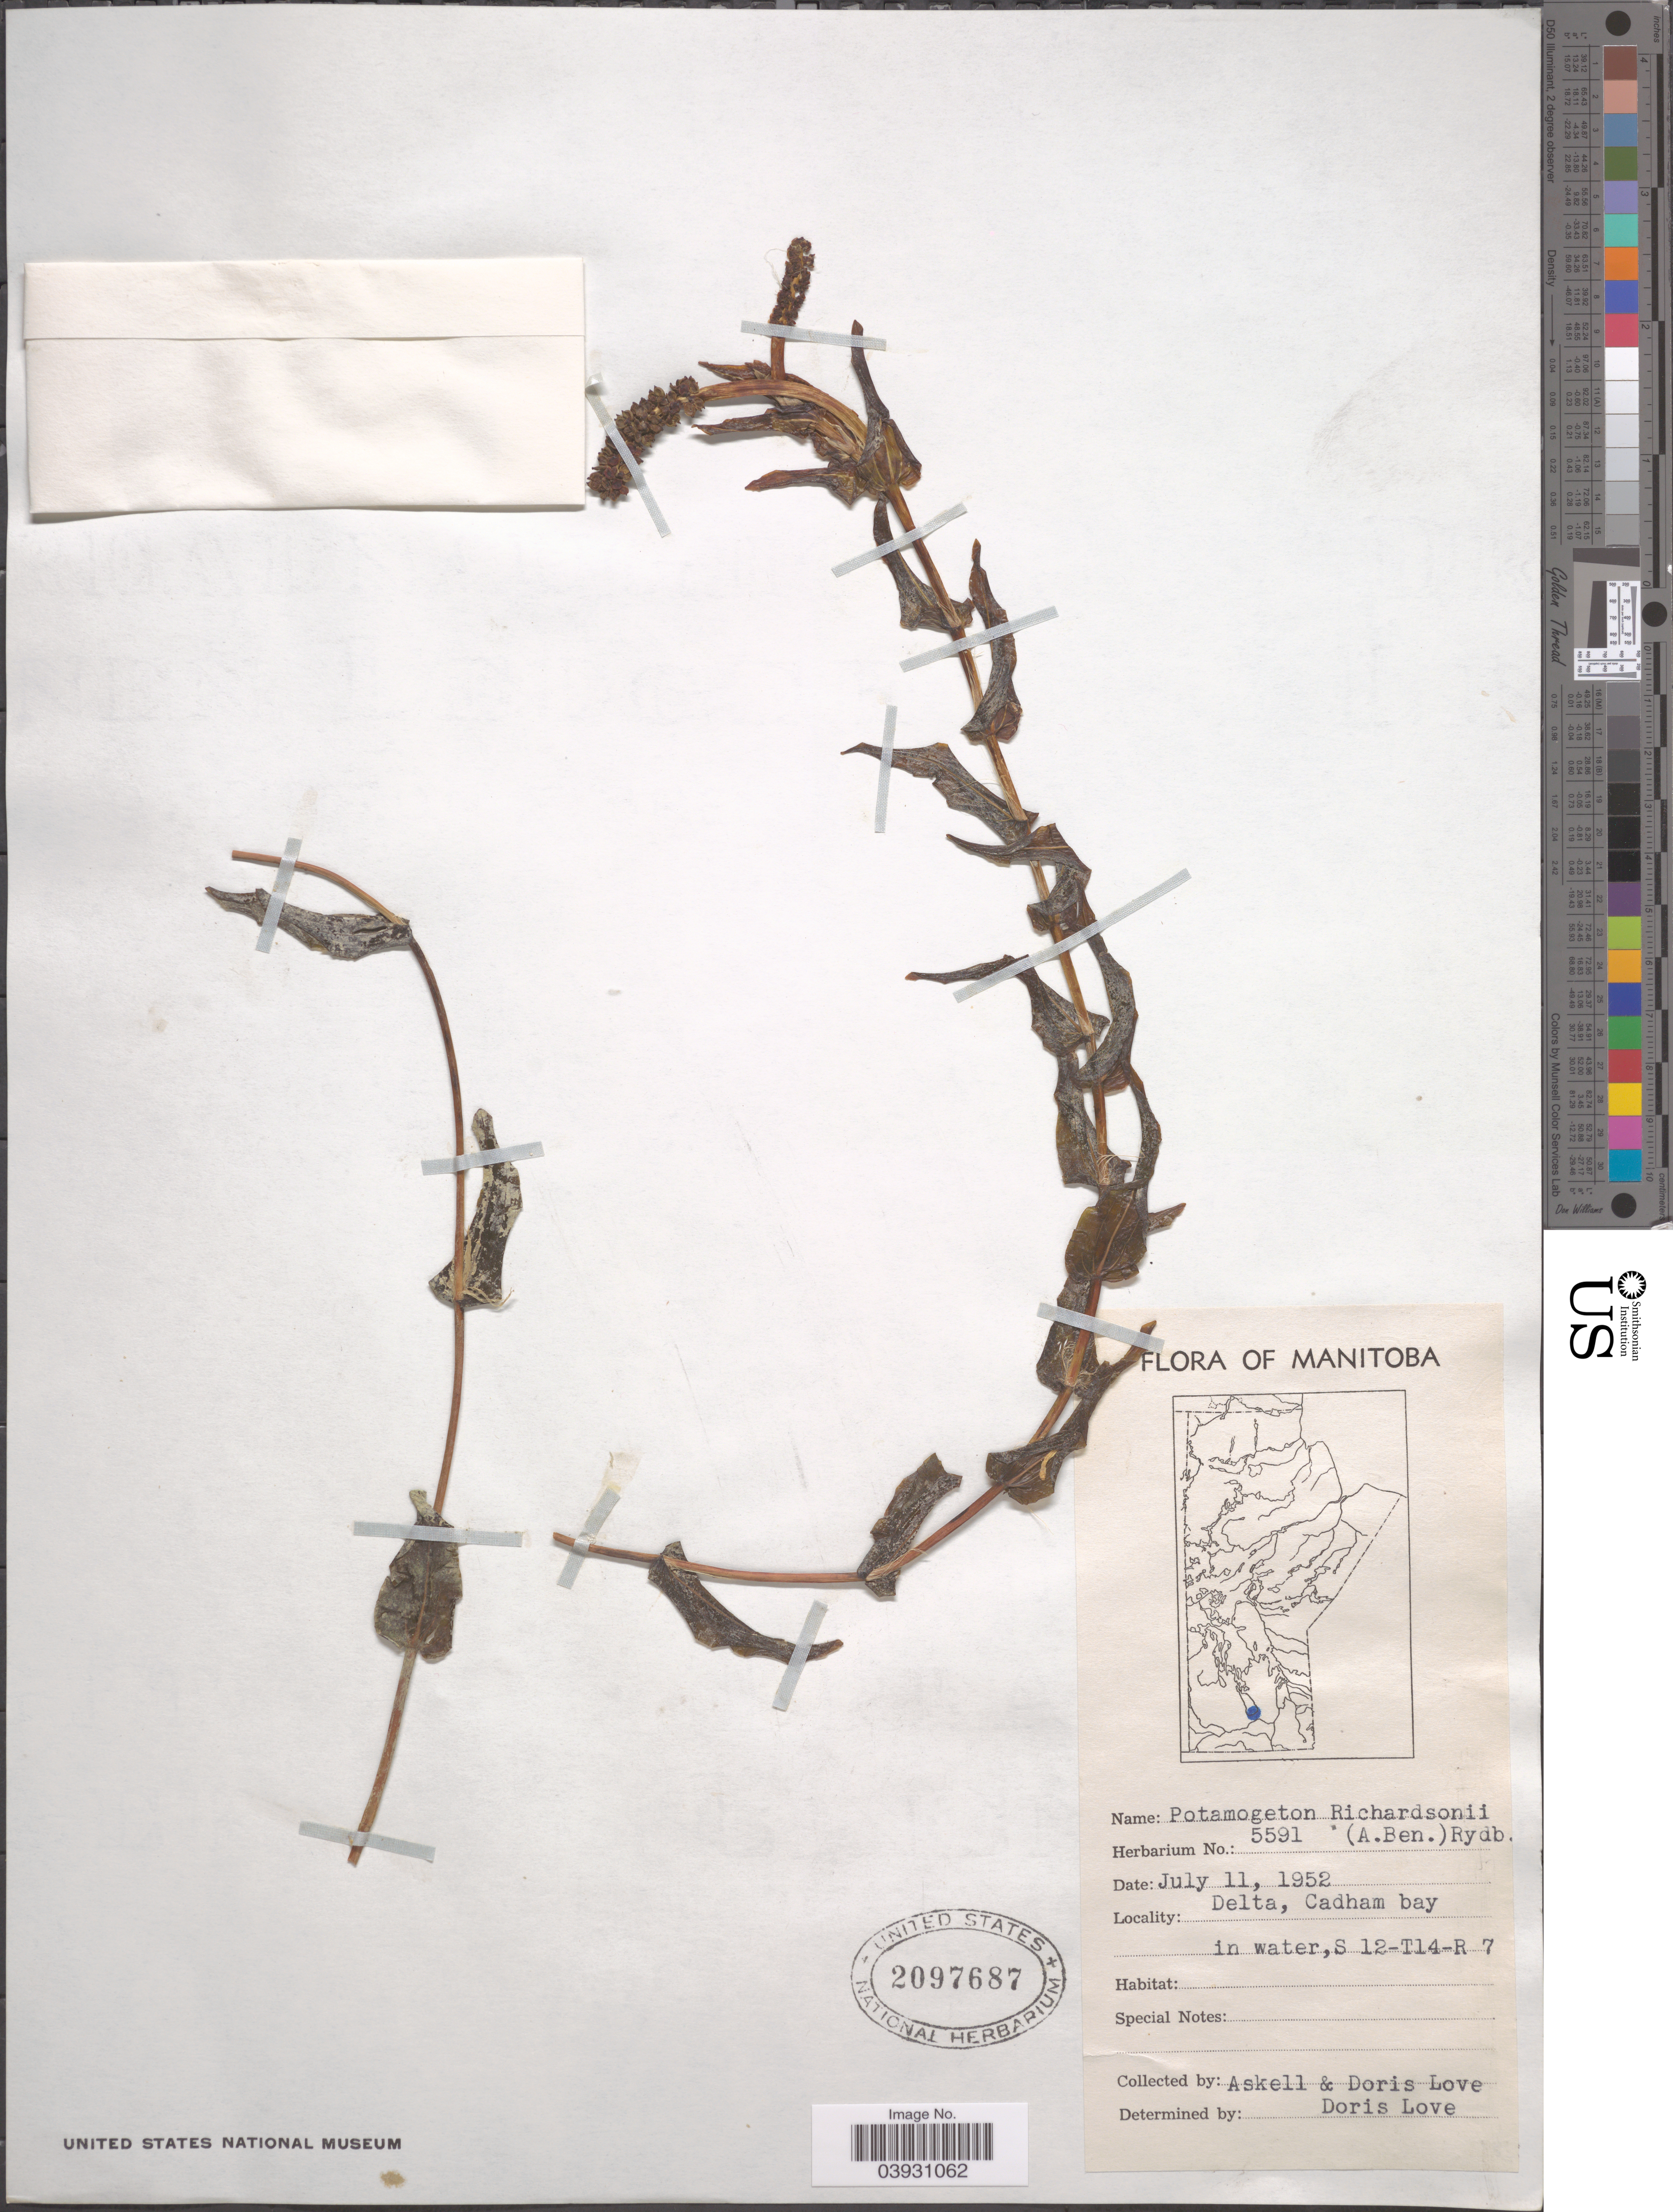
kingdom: Plantae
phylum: Tracheophyta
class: Liliopsida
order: Alismatales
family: Potamogetonaceae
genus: Potamogeton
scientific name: Potamogeton richardsonii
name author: (A.W. Benn.) Rydb.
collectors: -. Askell & D. Löve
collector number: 5591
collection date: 1952-07-11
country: Canada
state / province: Manitoba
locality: Delta, Cadham bay, S 12-T14-R 7.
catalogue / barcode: US 2097687